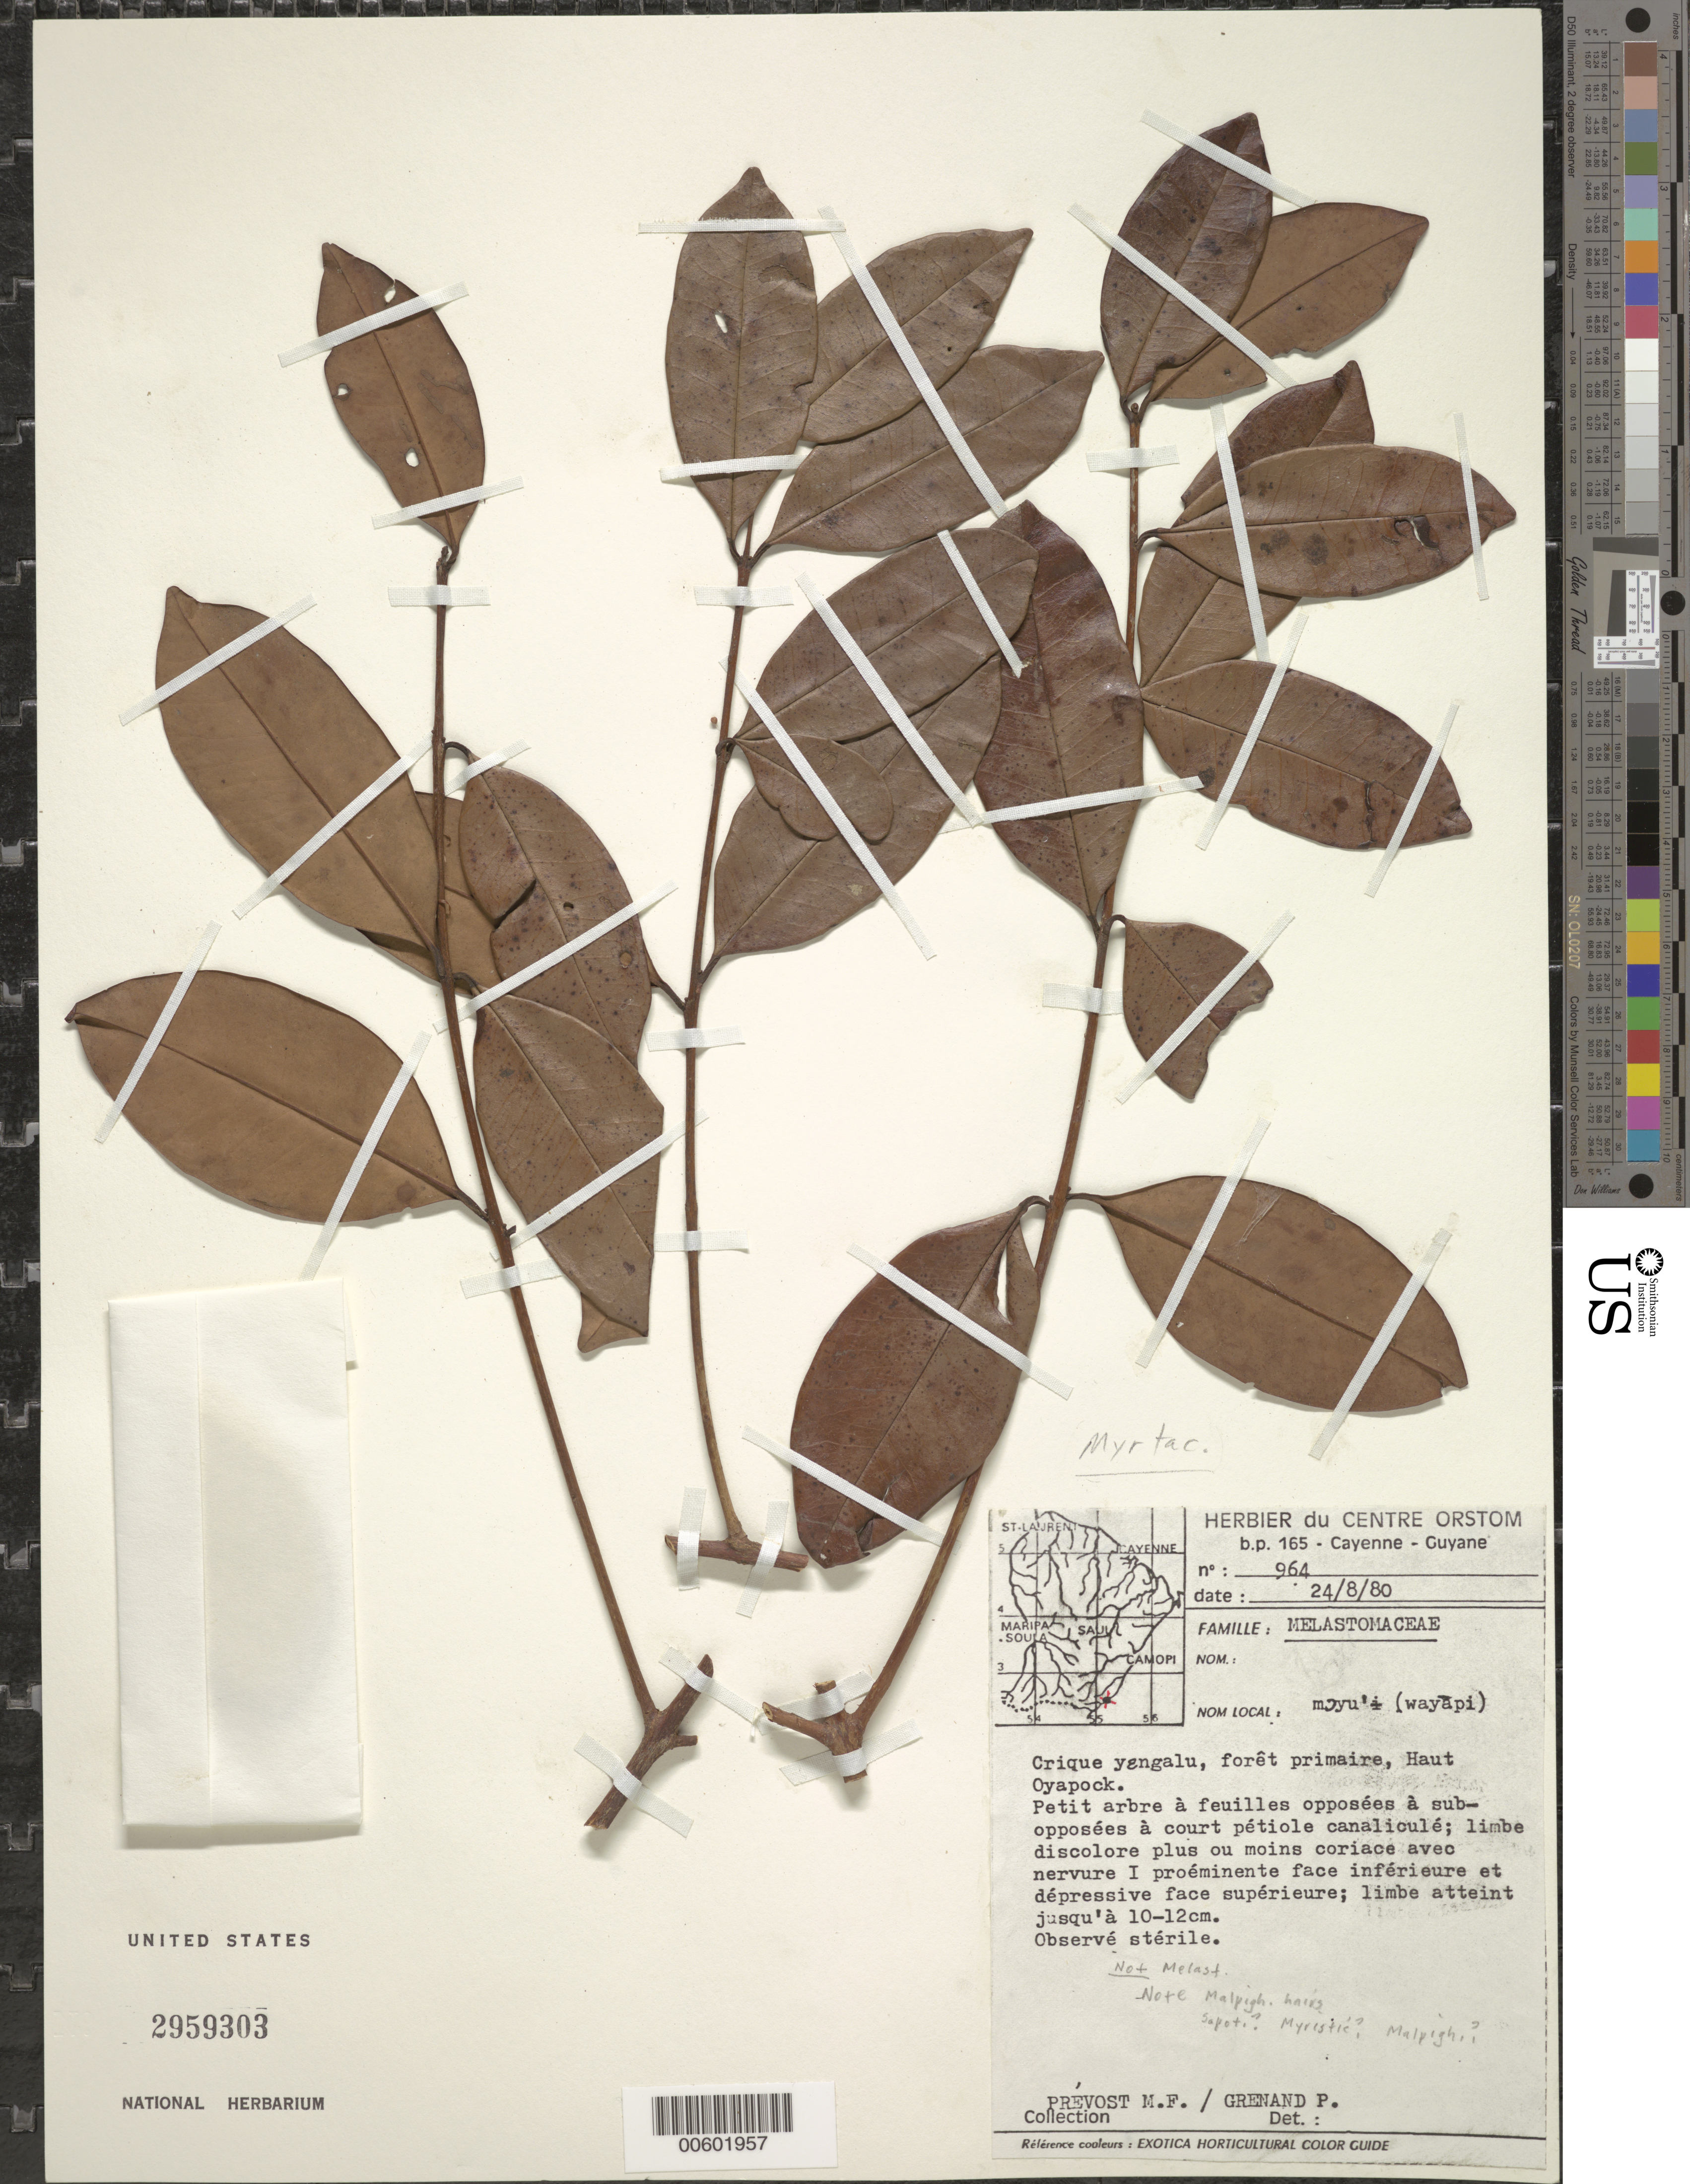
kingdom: Plantae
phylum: Tracheophyta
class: Magnoliopsida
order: Myrtales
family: Myrtaceae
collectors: M.-F. Prévost & P. Grenand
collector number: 964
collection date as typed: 24-Aug-80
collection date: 1980-08-24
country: French Guiana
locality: Crique Yengalu, Haut Oyapock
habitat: Primary forest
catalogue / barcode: US 2959303